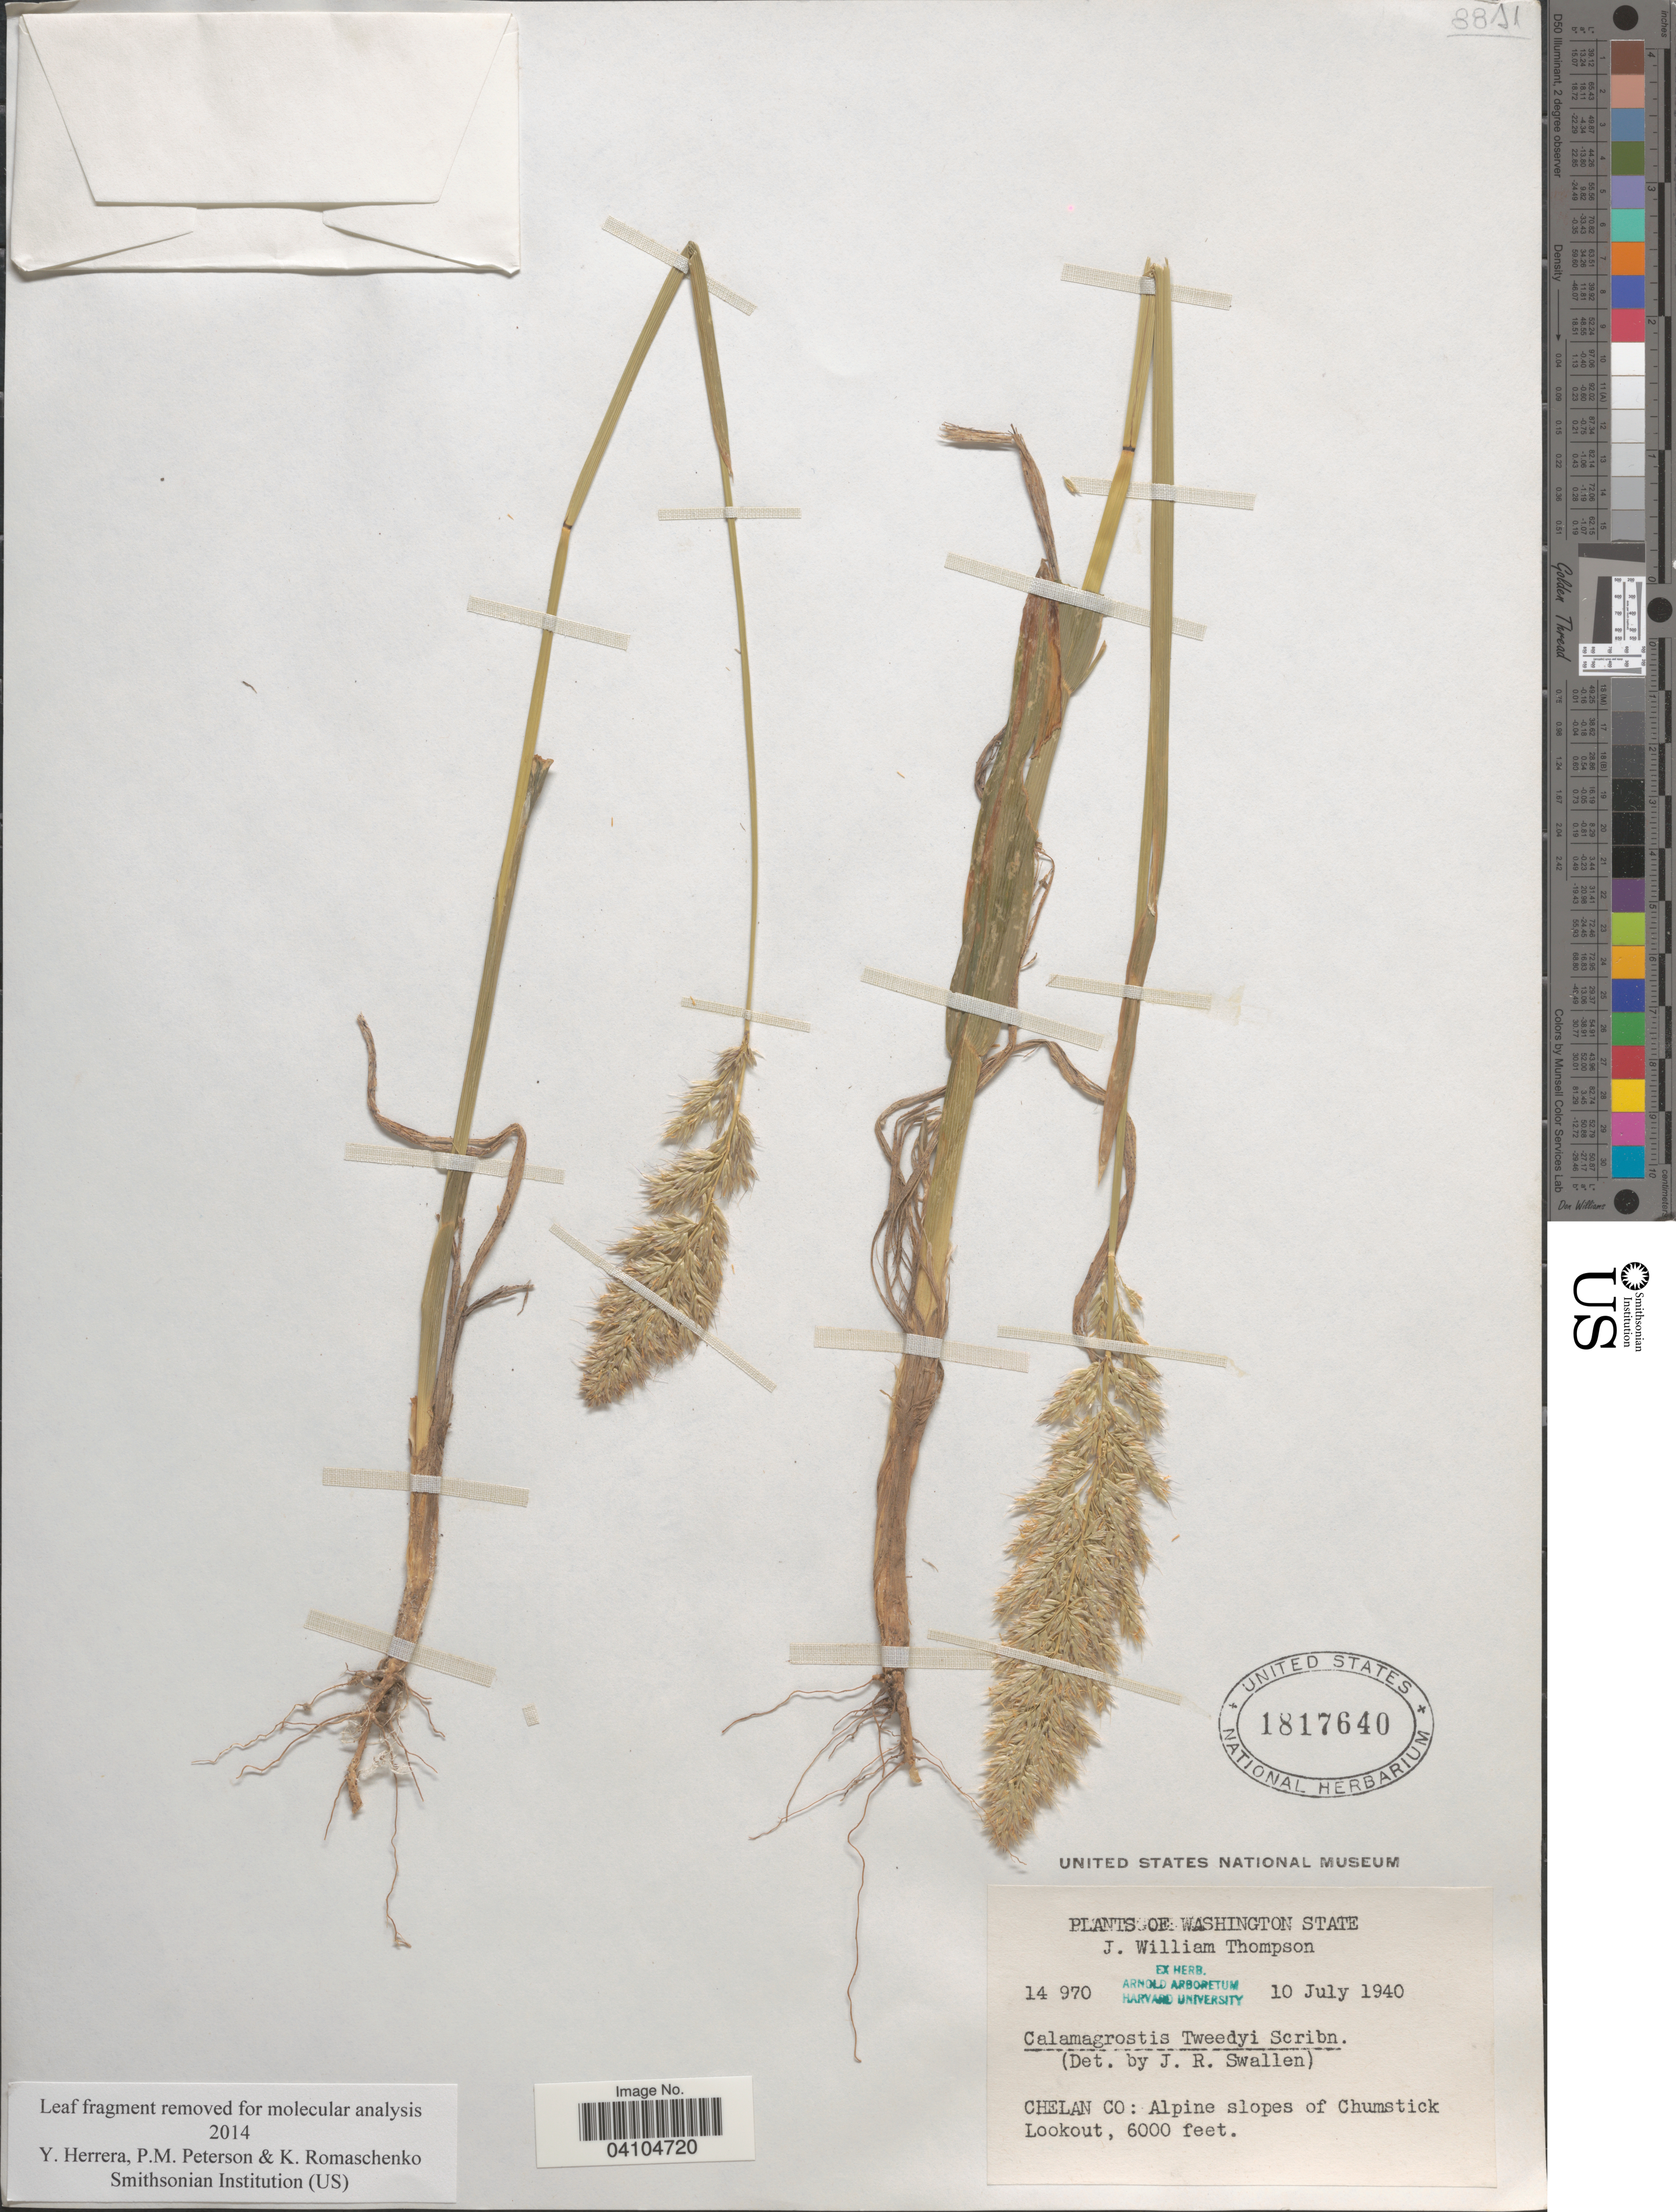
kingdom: Plantae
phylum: Tracheophyta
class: Liliopsida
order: Poales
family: Poaceae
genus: Greeneochloa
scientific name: Greeneochloa tweedyi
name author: (Scribn.) P.M. Peterson et al.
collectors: J. W. Thompson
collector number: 14970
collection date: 1940-07-10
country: United States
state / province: Washington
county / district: Chelan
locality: Chelan Co: Alpine slopes of Chumstick Lookout.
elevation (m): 1829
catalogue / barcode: US 1817640